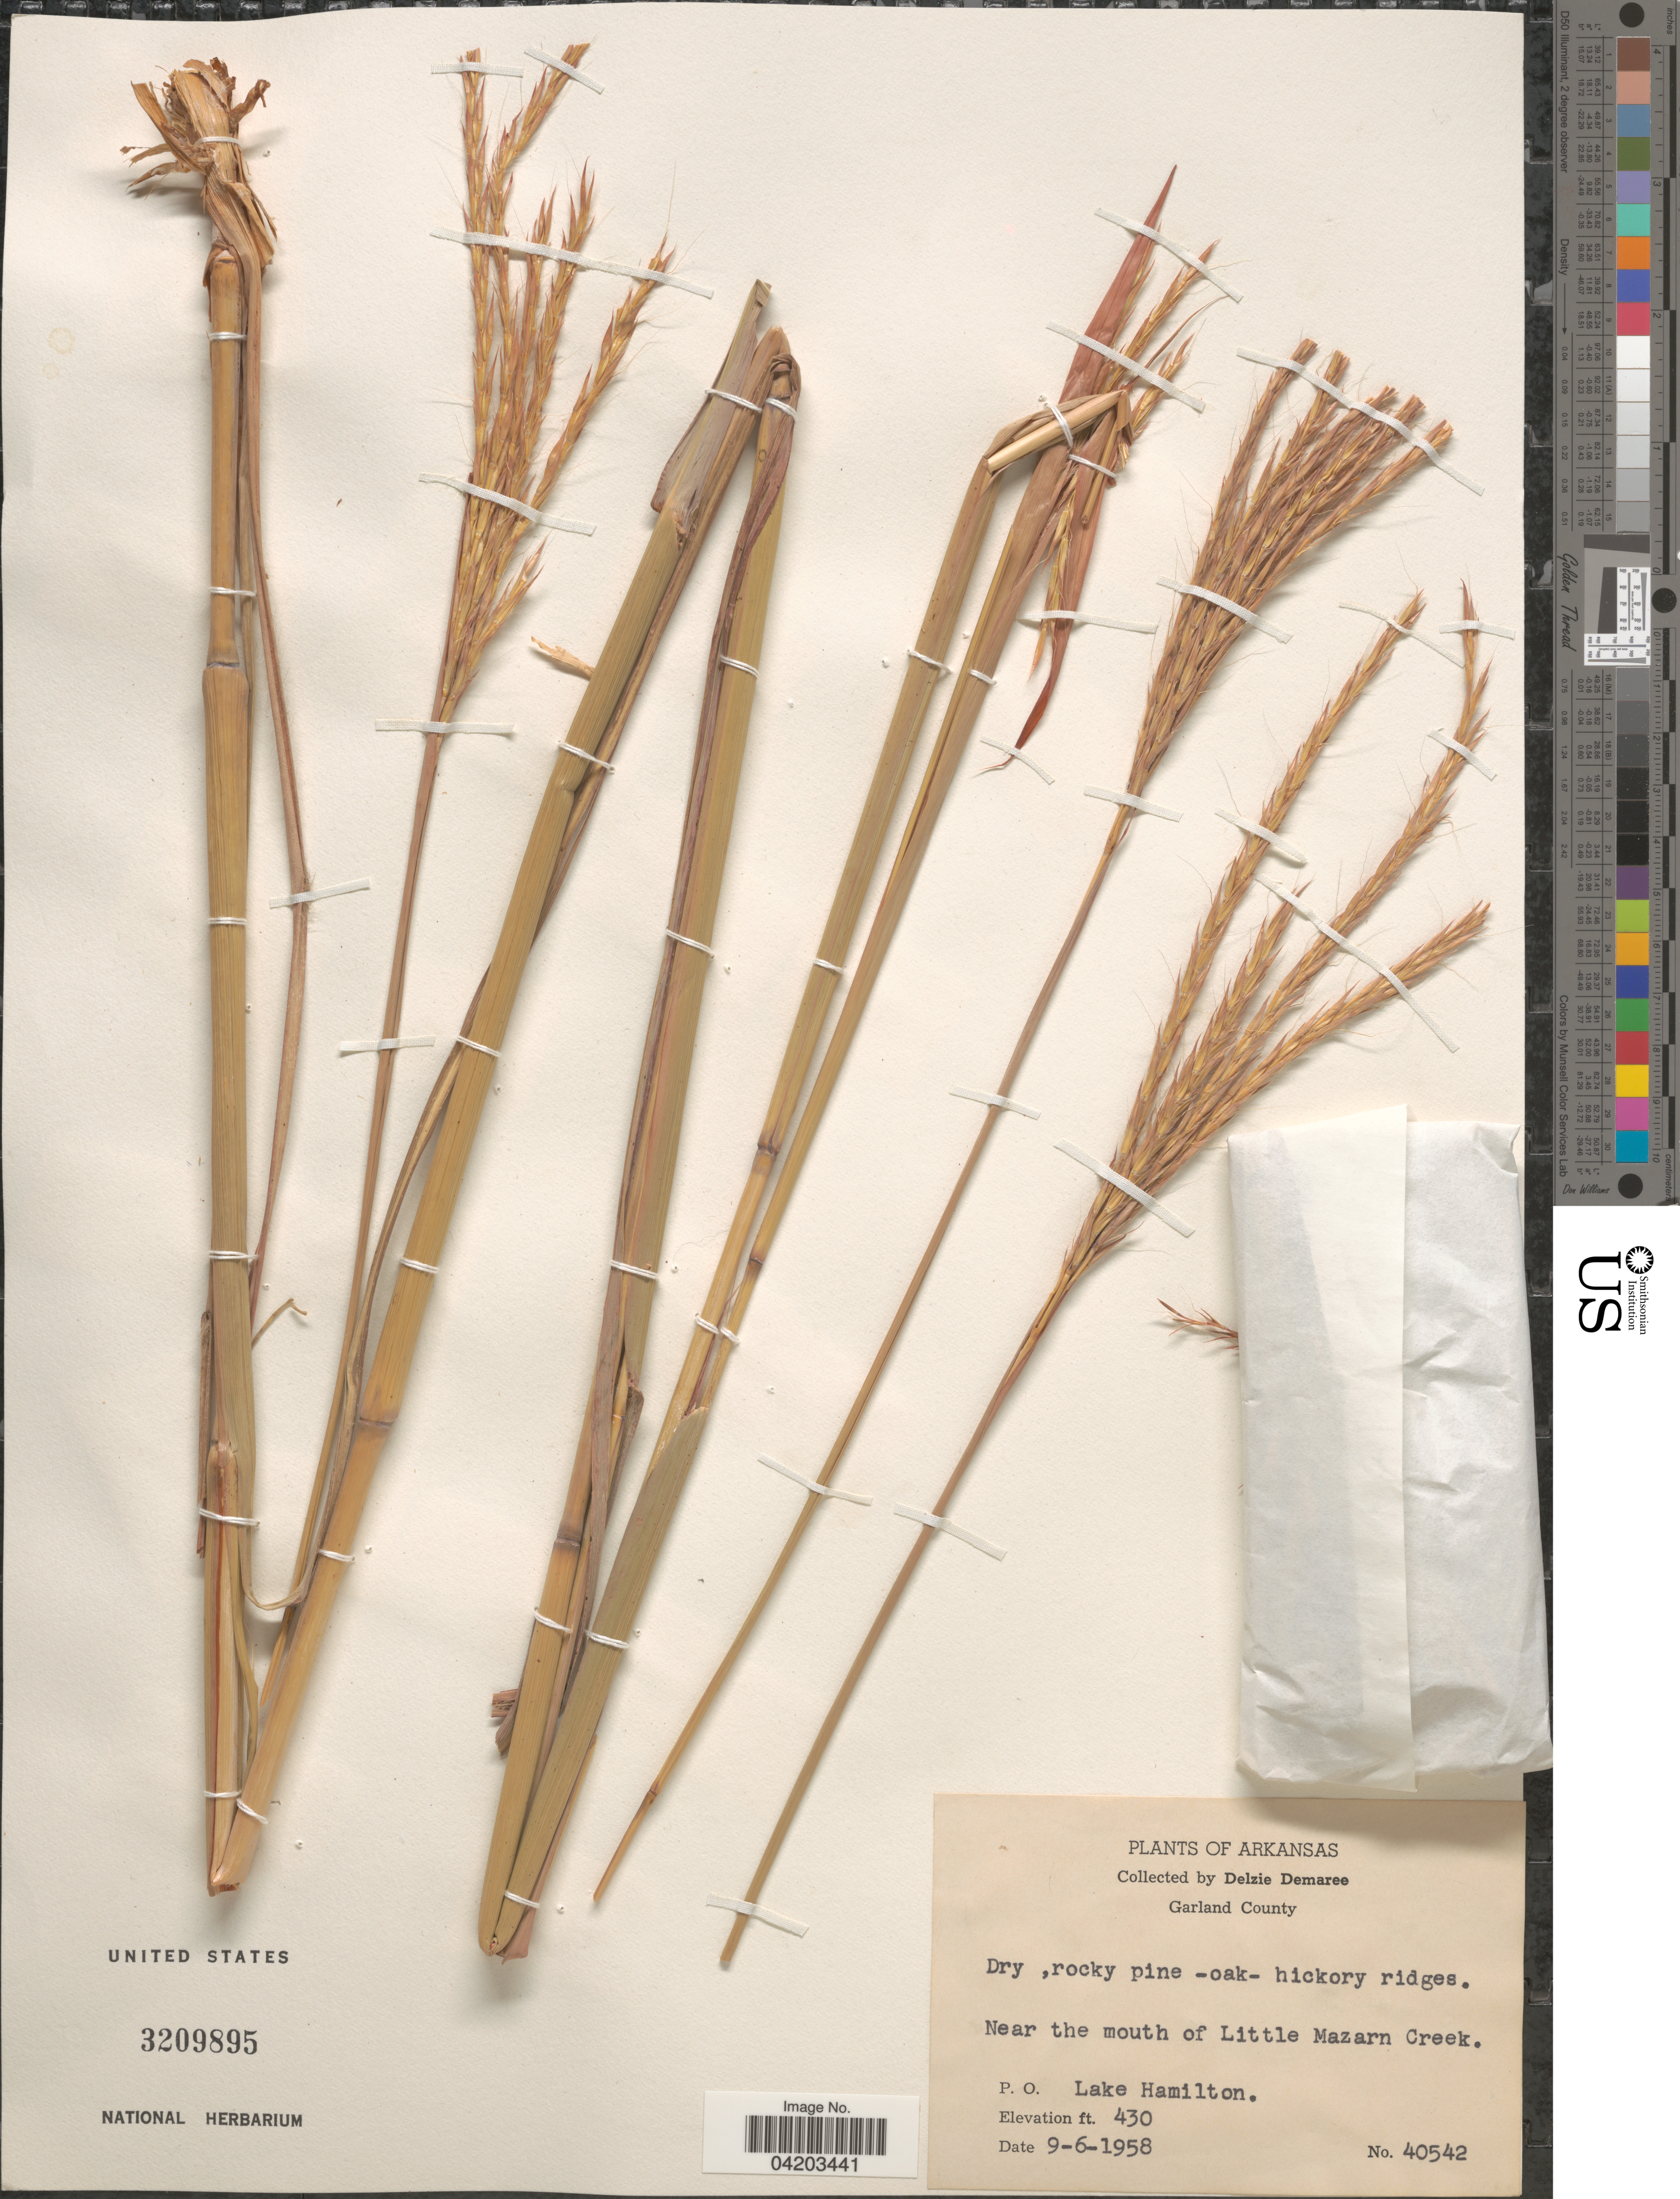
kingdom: Plantae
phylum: Tracheophyta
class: Liliopsida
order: Poales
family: Poaceae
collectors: D. Demaree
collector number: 40542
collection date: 1958-09-06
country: United States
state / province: Arkansas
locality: Garland County. Near the mouth of Little Mazarn Creek. P. O. Lake Hamilton.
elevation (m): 131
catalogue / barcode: US 3209895